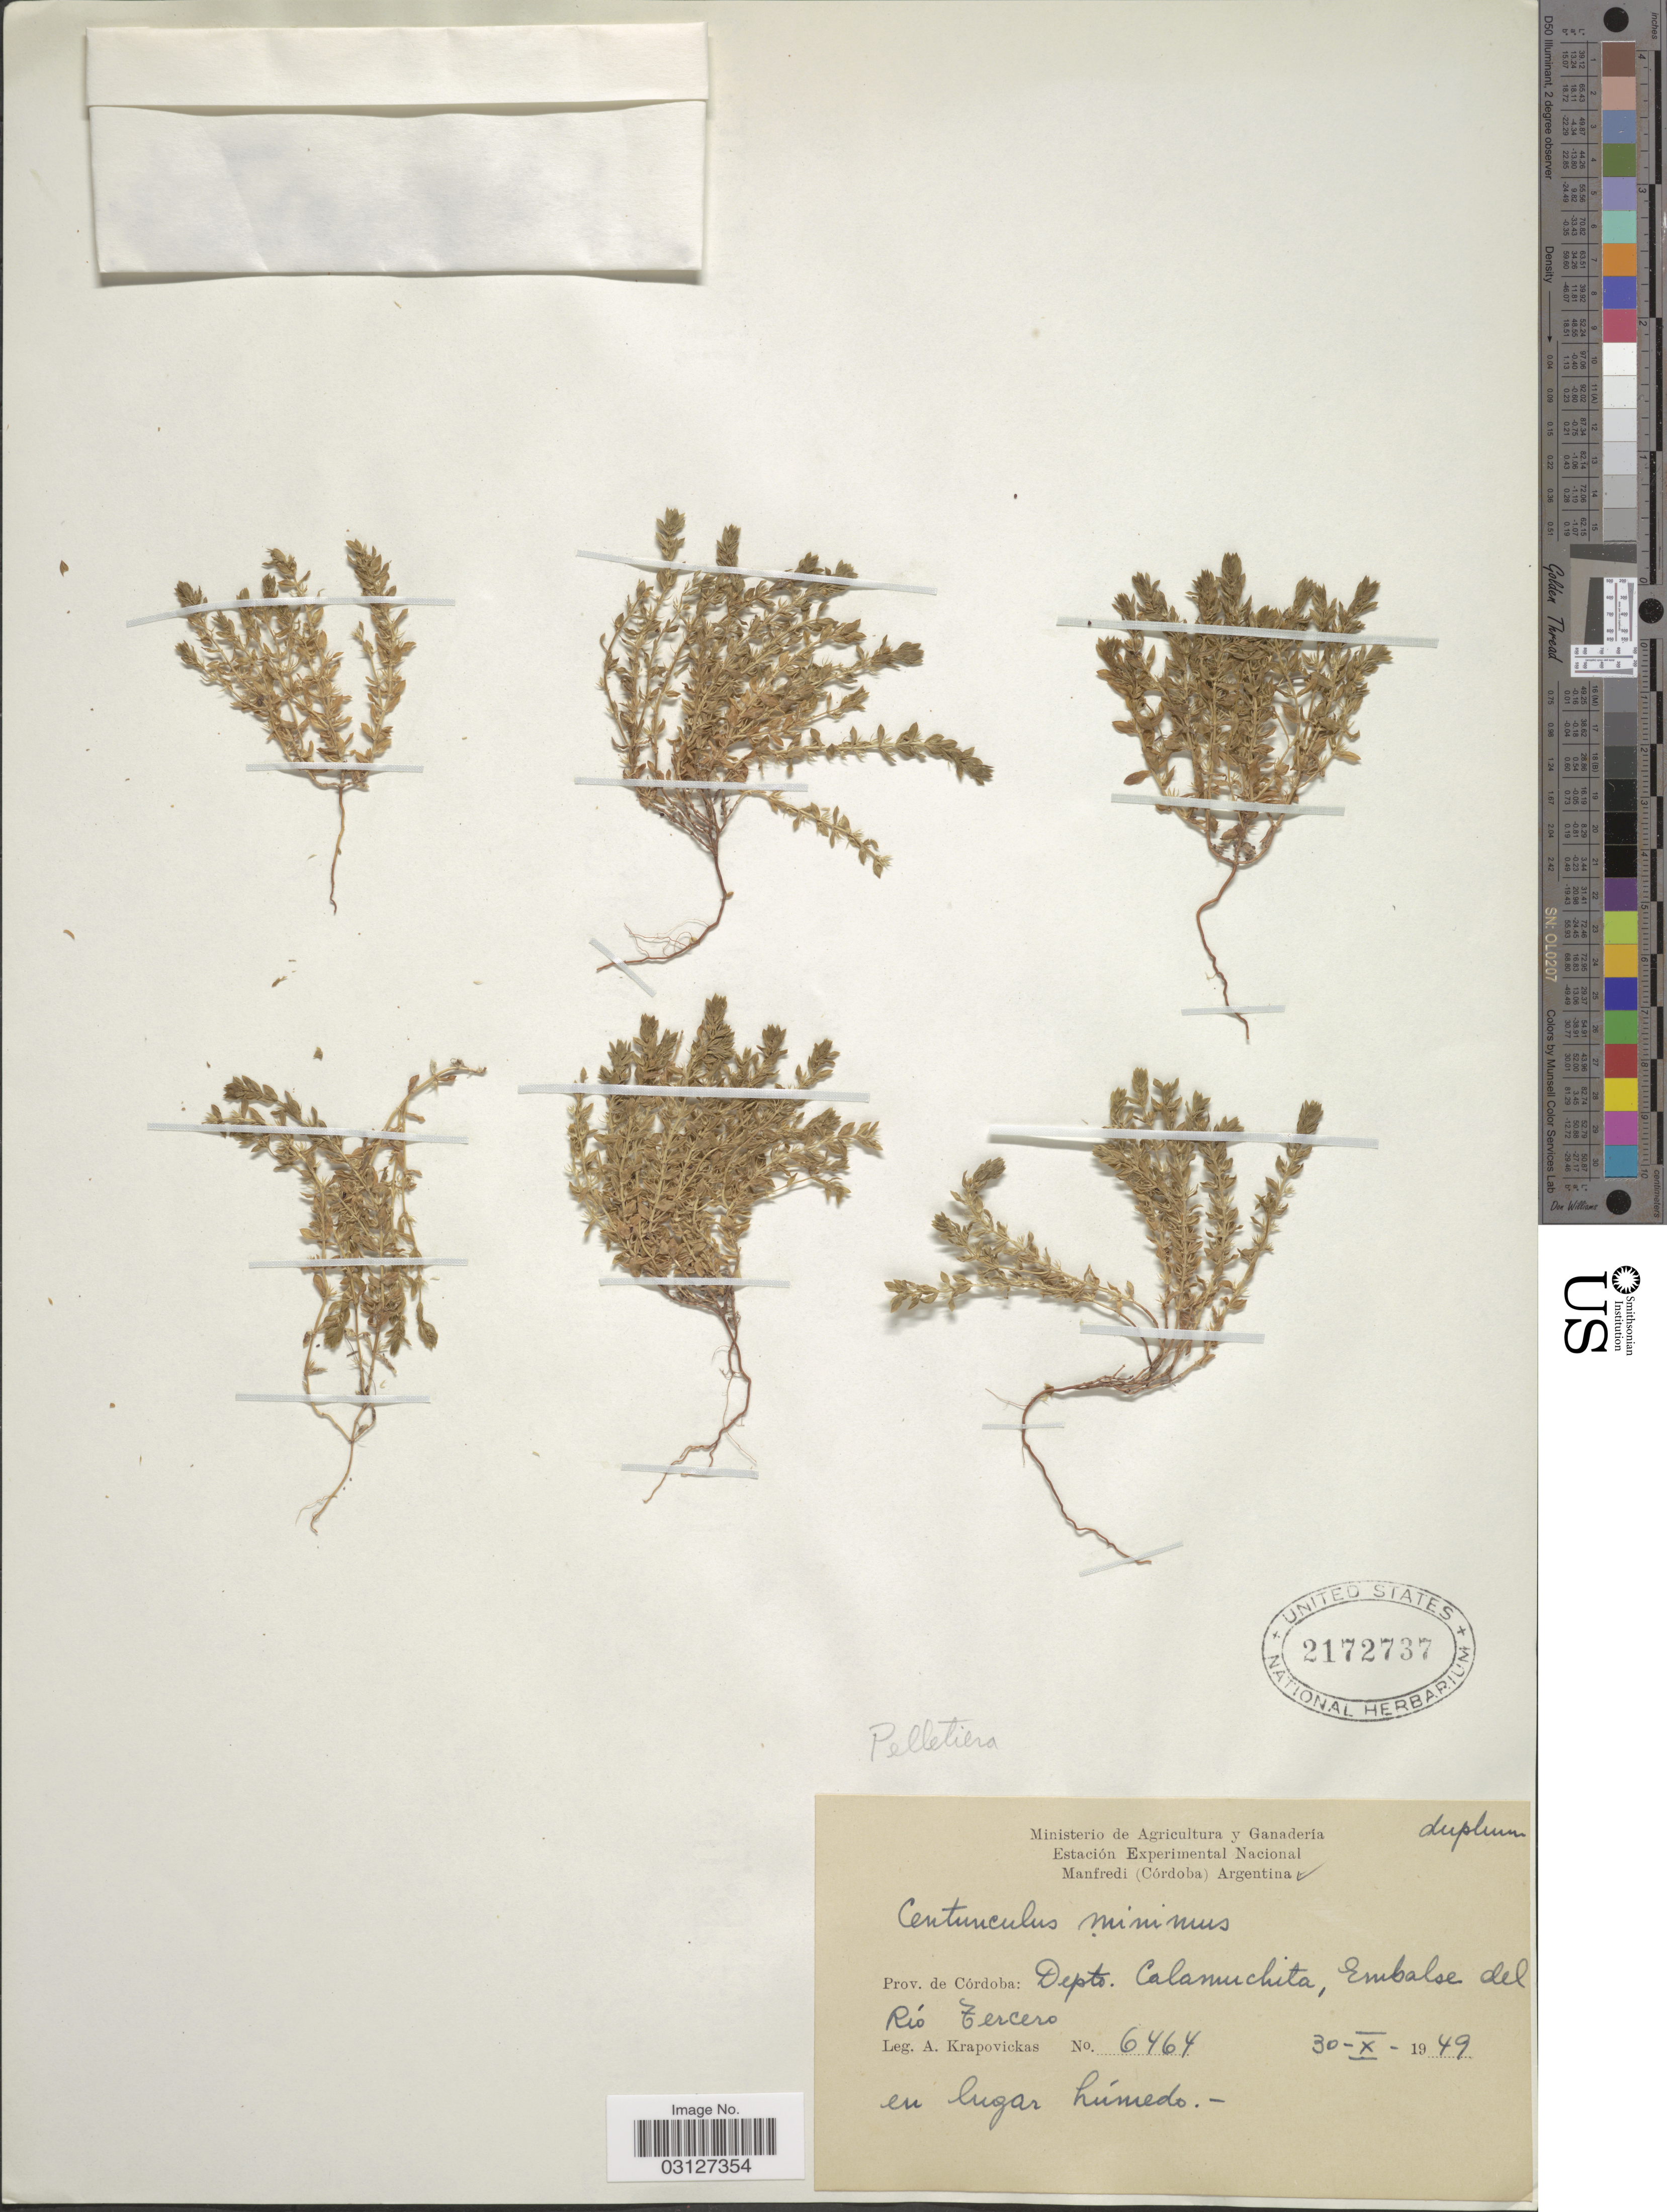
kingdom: Plantae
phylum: Tracheophyta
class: Magnoliopsida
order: Ericales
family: Primulaceae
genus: Pelletiera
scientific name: Pelletiera sp.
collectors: A. Krapovickas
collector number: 6464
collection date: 1949-10-30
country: Argentina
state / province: Cordoba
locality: Depto. Calamuchita, Embalse del Río Tercero.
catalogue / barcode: US 2172737